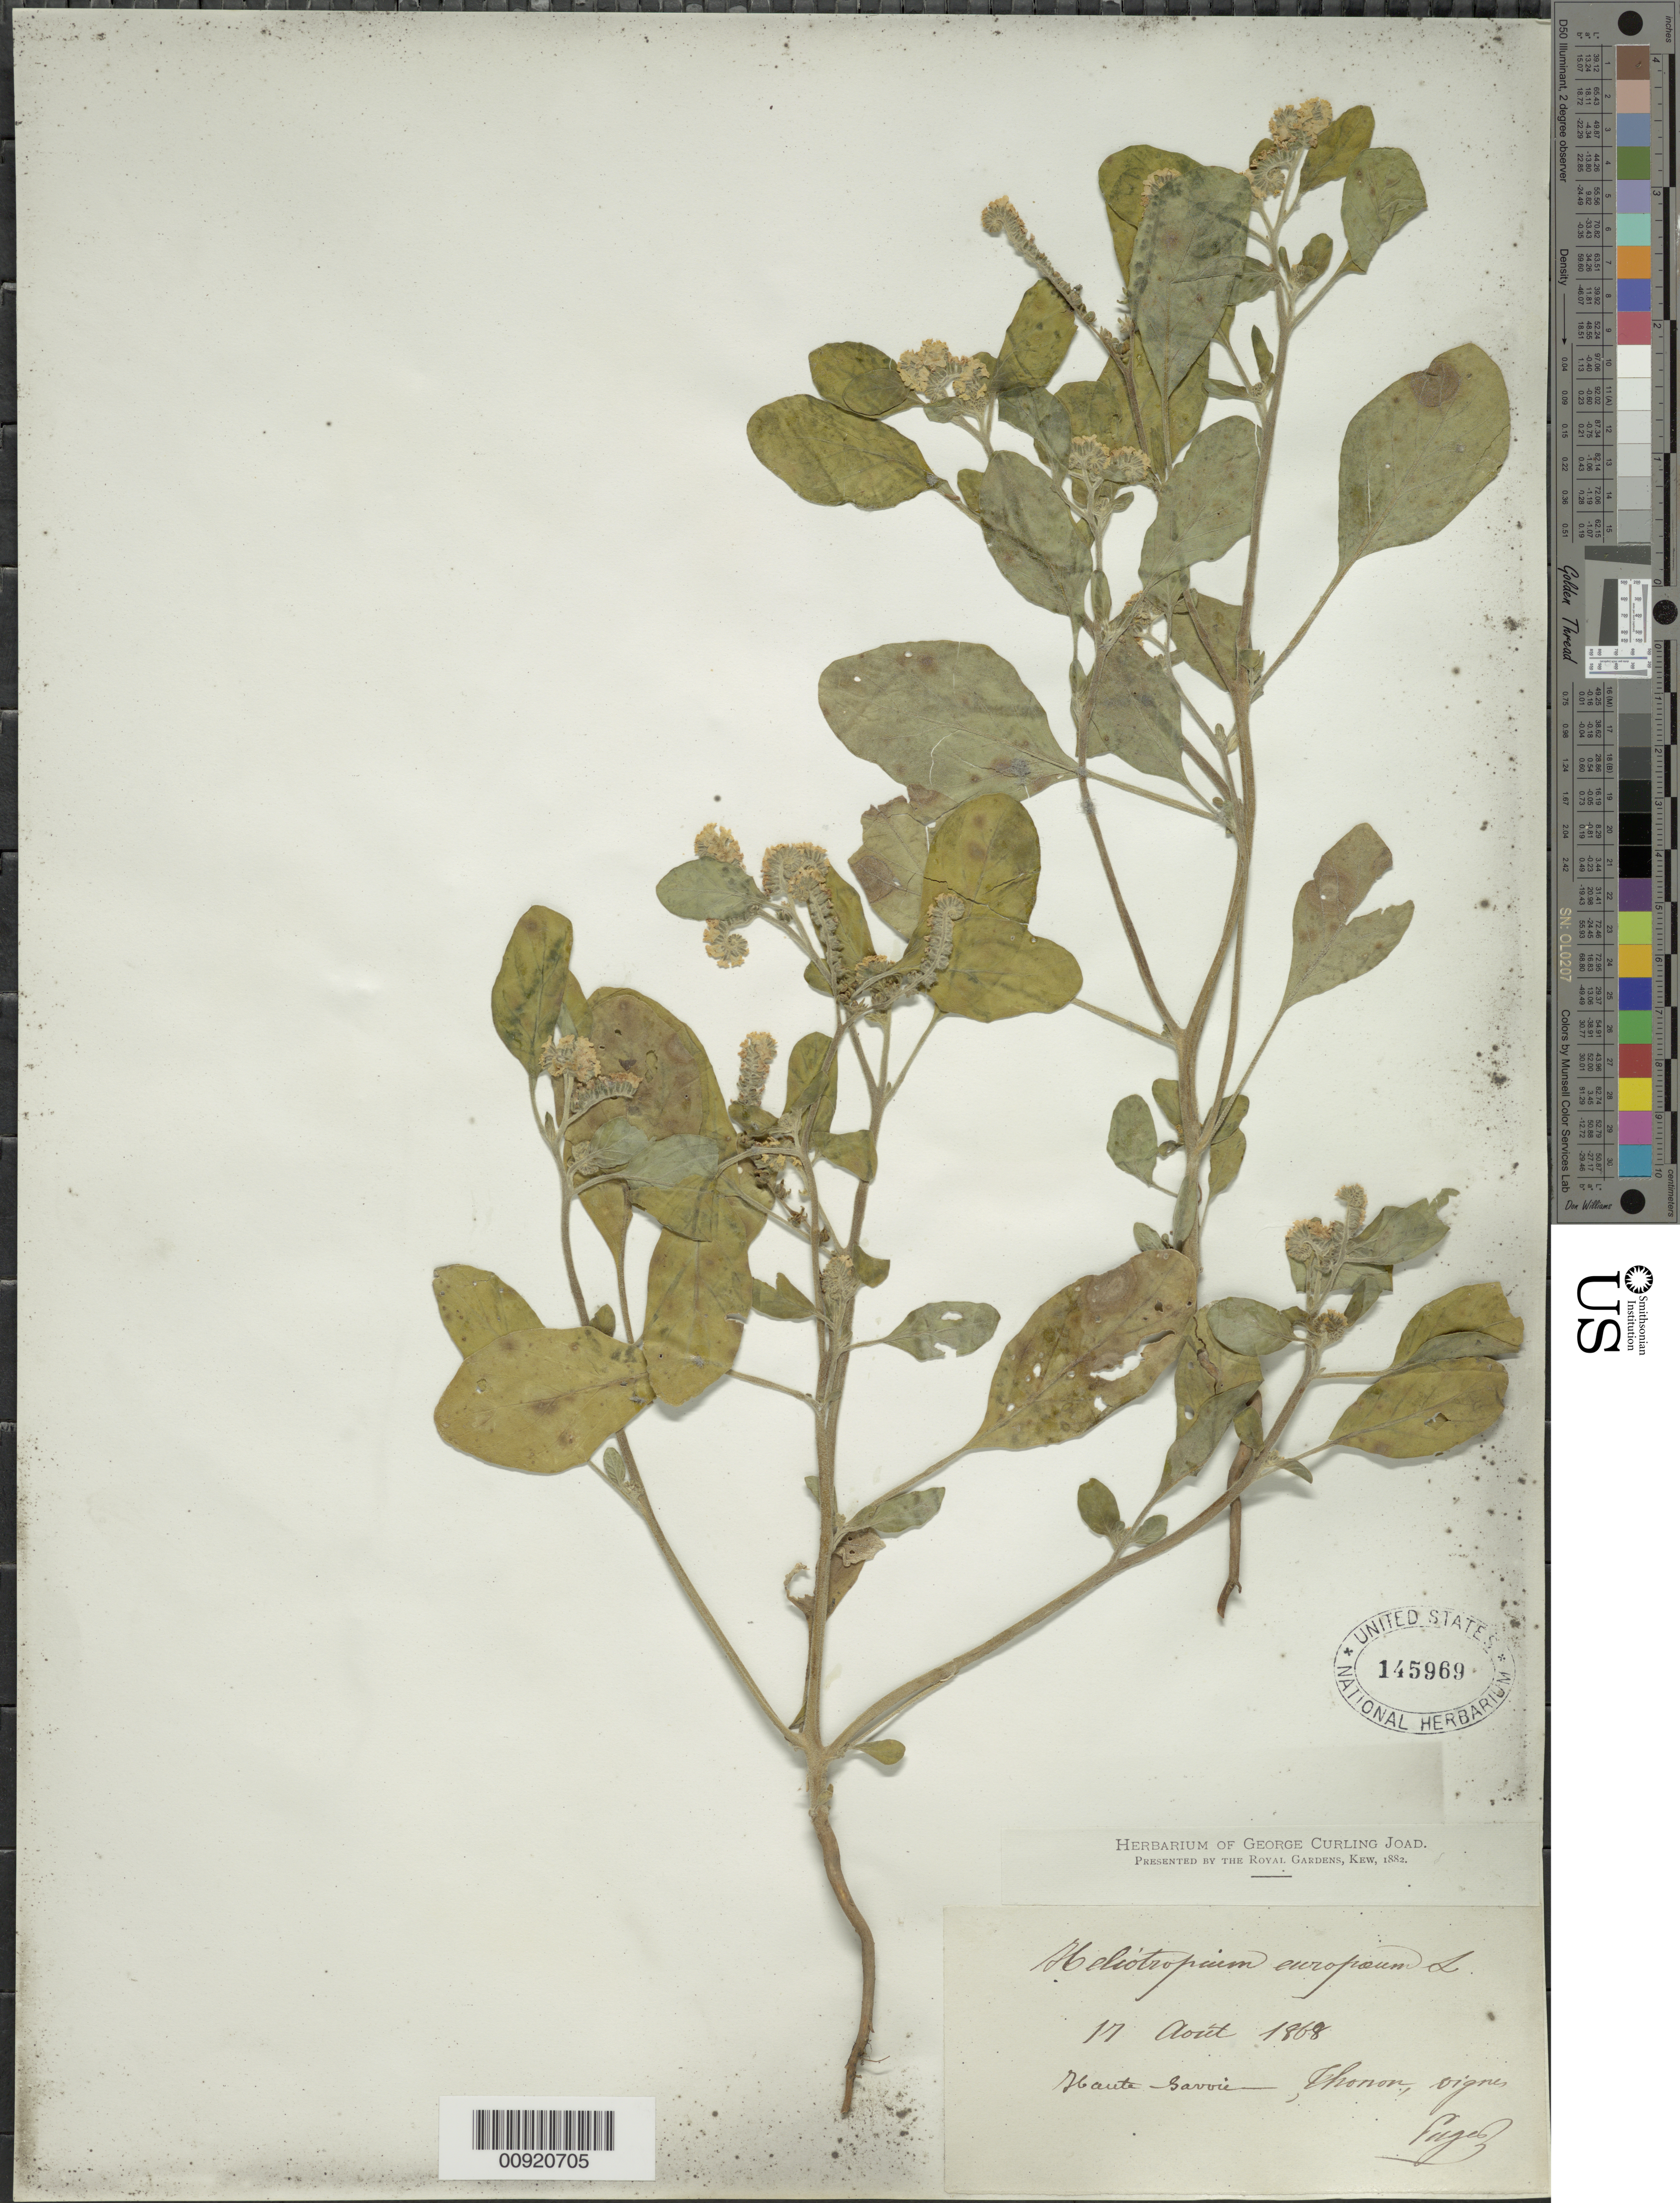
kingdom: Plantae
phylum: Tracheophyta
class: Magnoliopsida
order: Boraginales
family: Heliotropiaceae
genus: Heliotropium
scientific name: Heliotropium europaeum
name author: L.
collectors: -. Puget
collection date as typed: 17 Aug 1868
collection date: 1868-08-17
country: France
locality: Haute Savoie Thonon vignes.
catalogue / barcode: US 145969